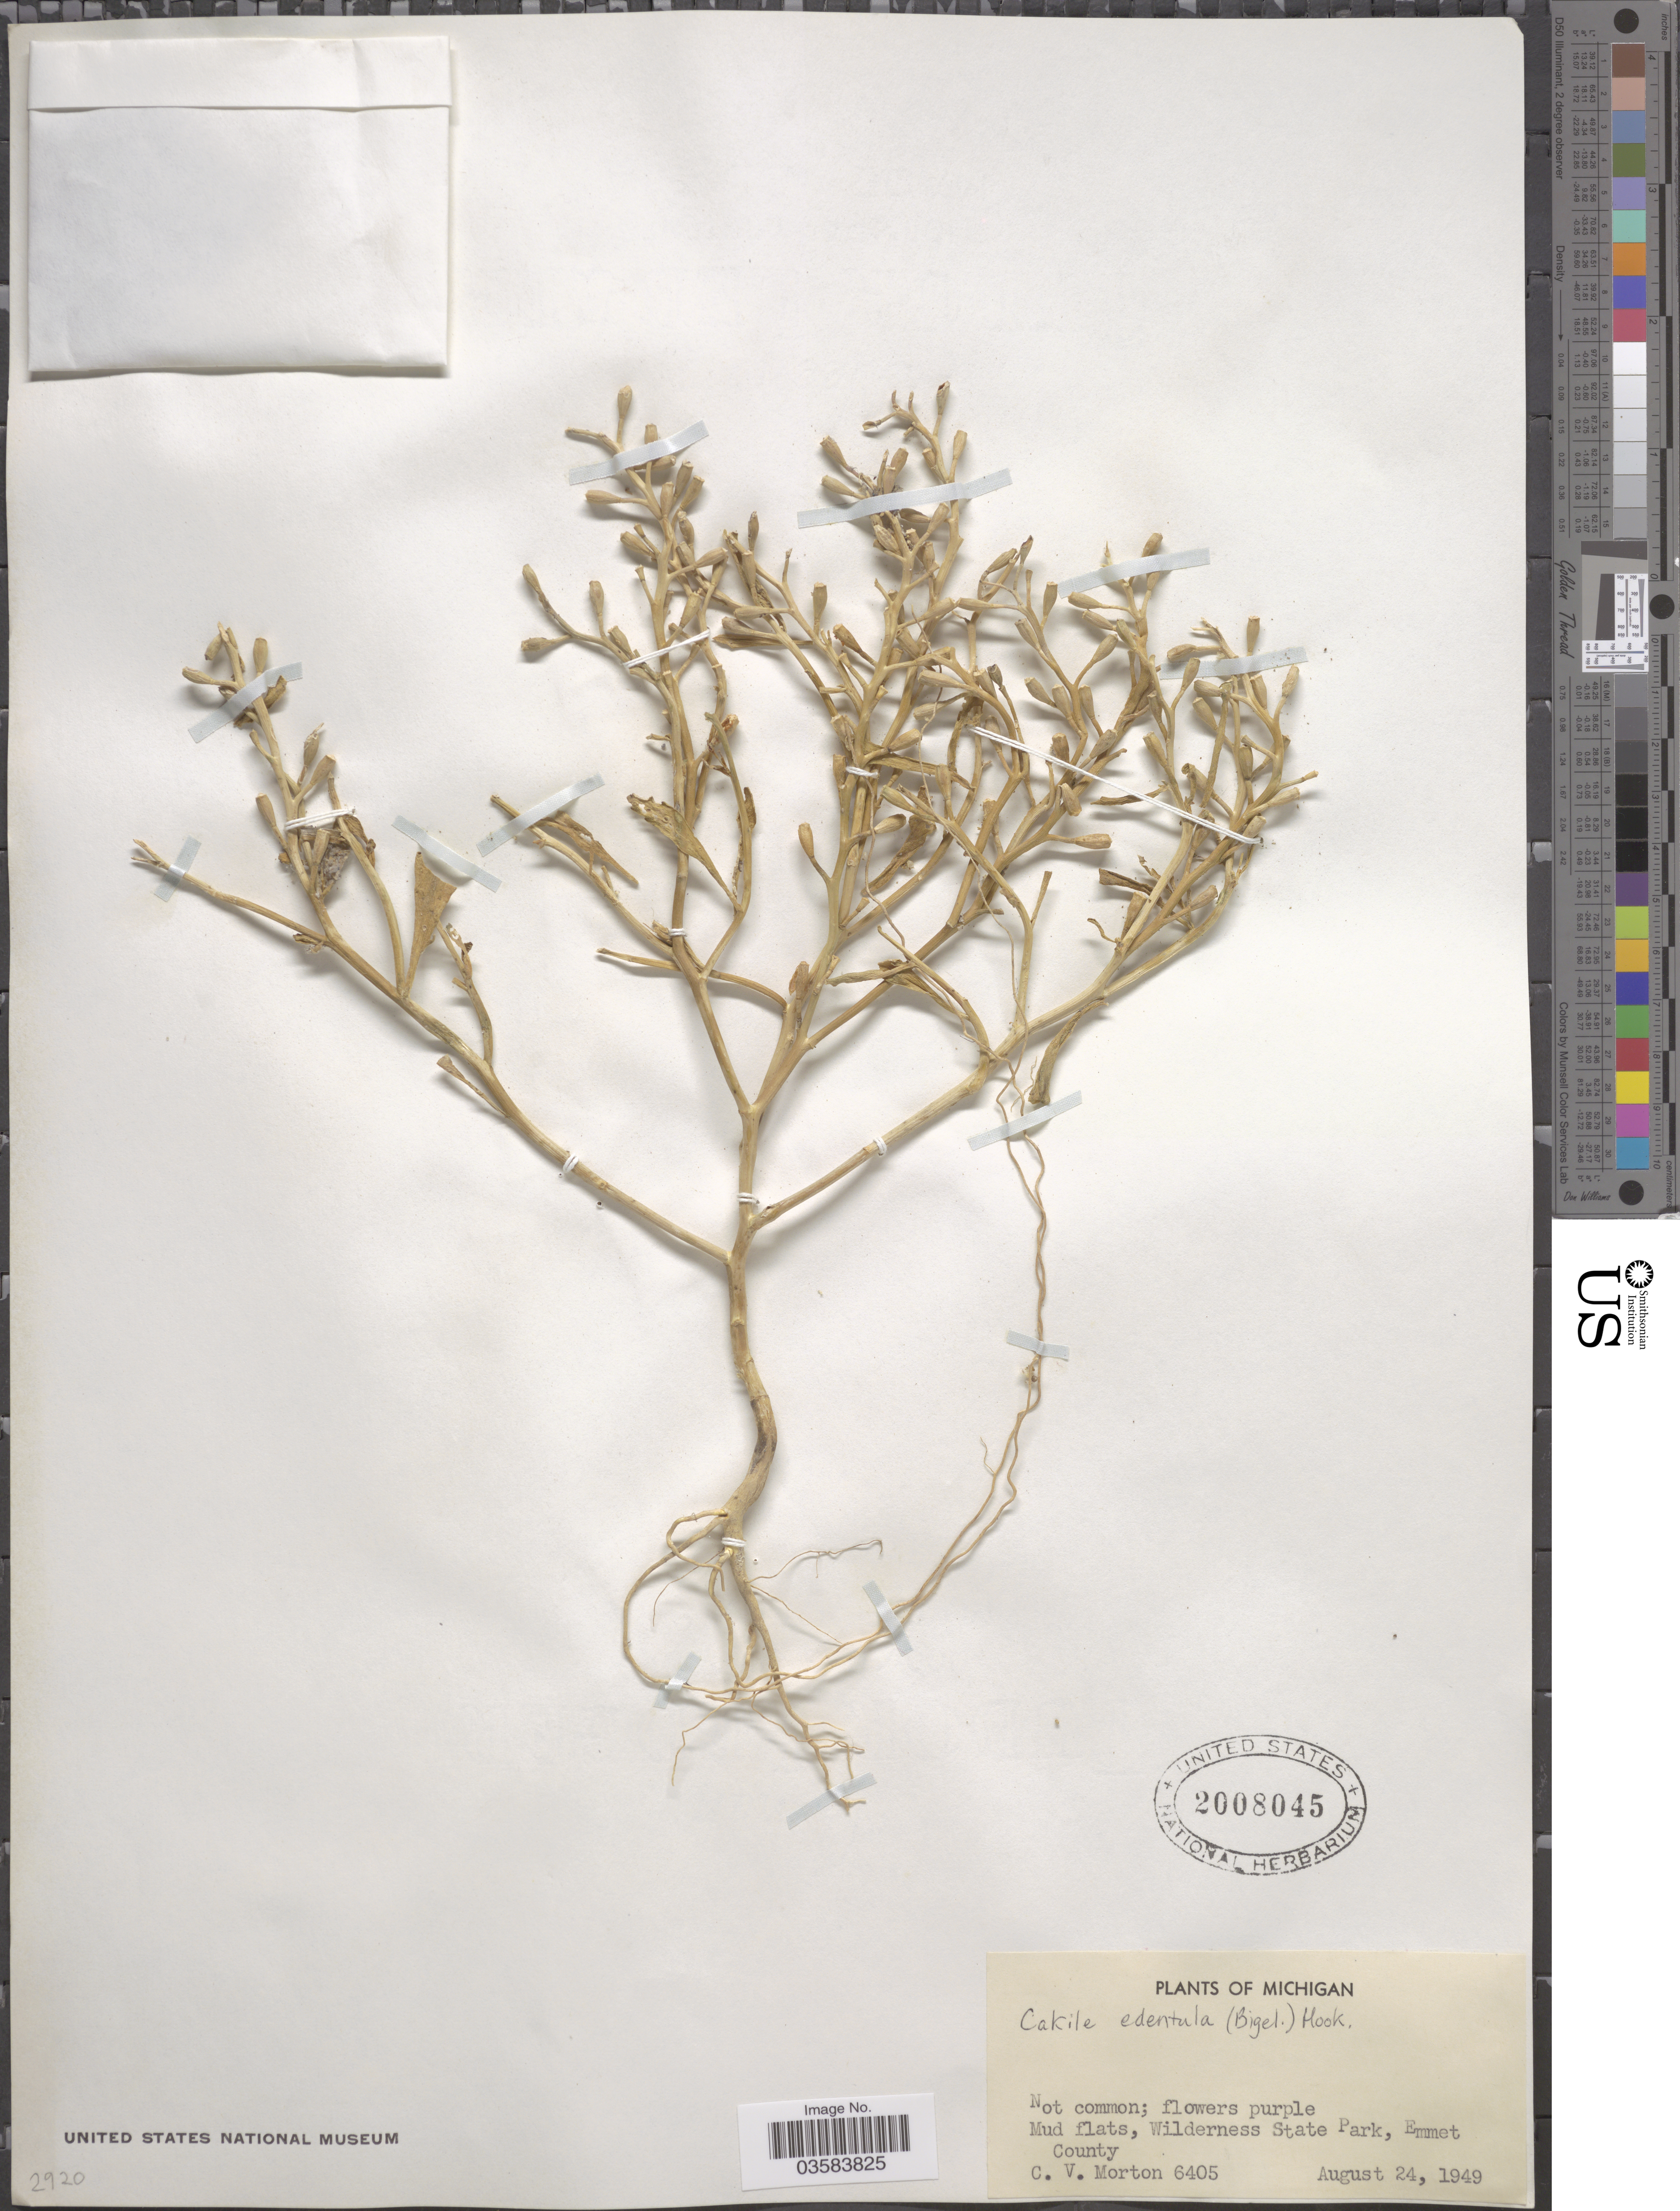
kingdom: Plantae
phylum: Tracheophyta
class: Magnoliopsida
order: Brassicales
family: Brassicaceae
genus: Cakile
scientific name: Cakile edentula var. edentula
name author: (Bigelow) Hook.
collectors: C. V. Morton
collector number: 6405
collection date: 1949-08-24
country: United States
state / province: Michigan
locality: Mud flats,Wilderness State Park, Emmet County.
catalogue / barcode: US 2008045